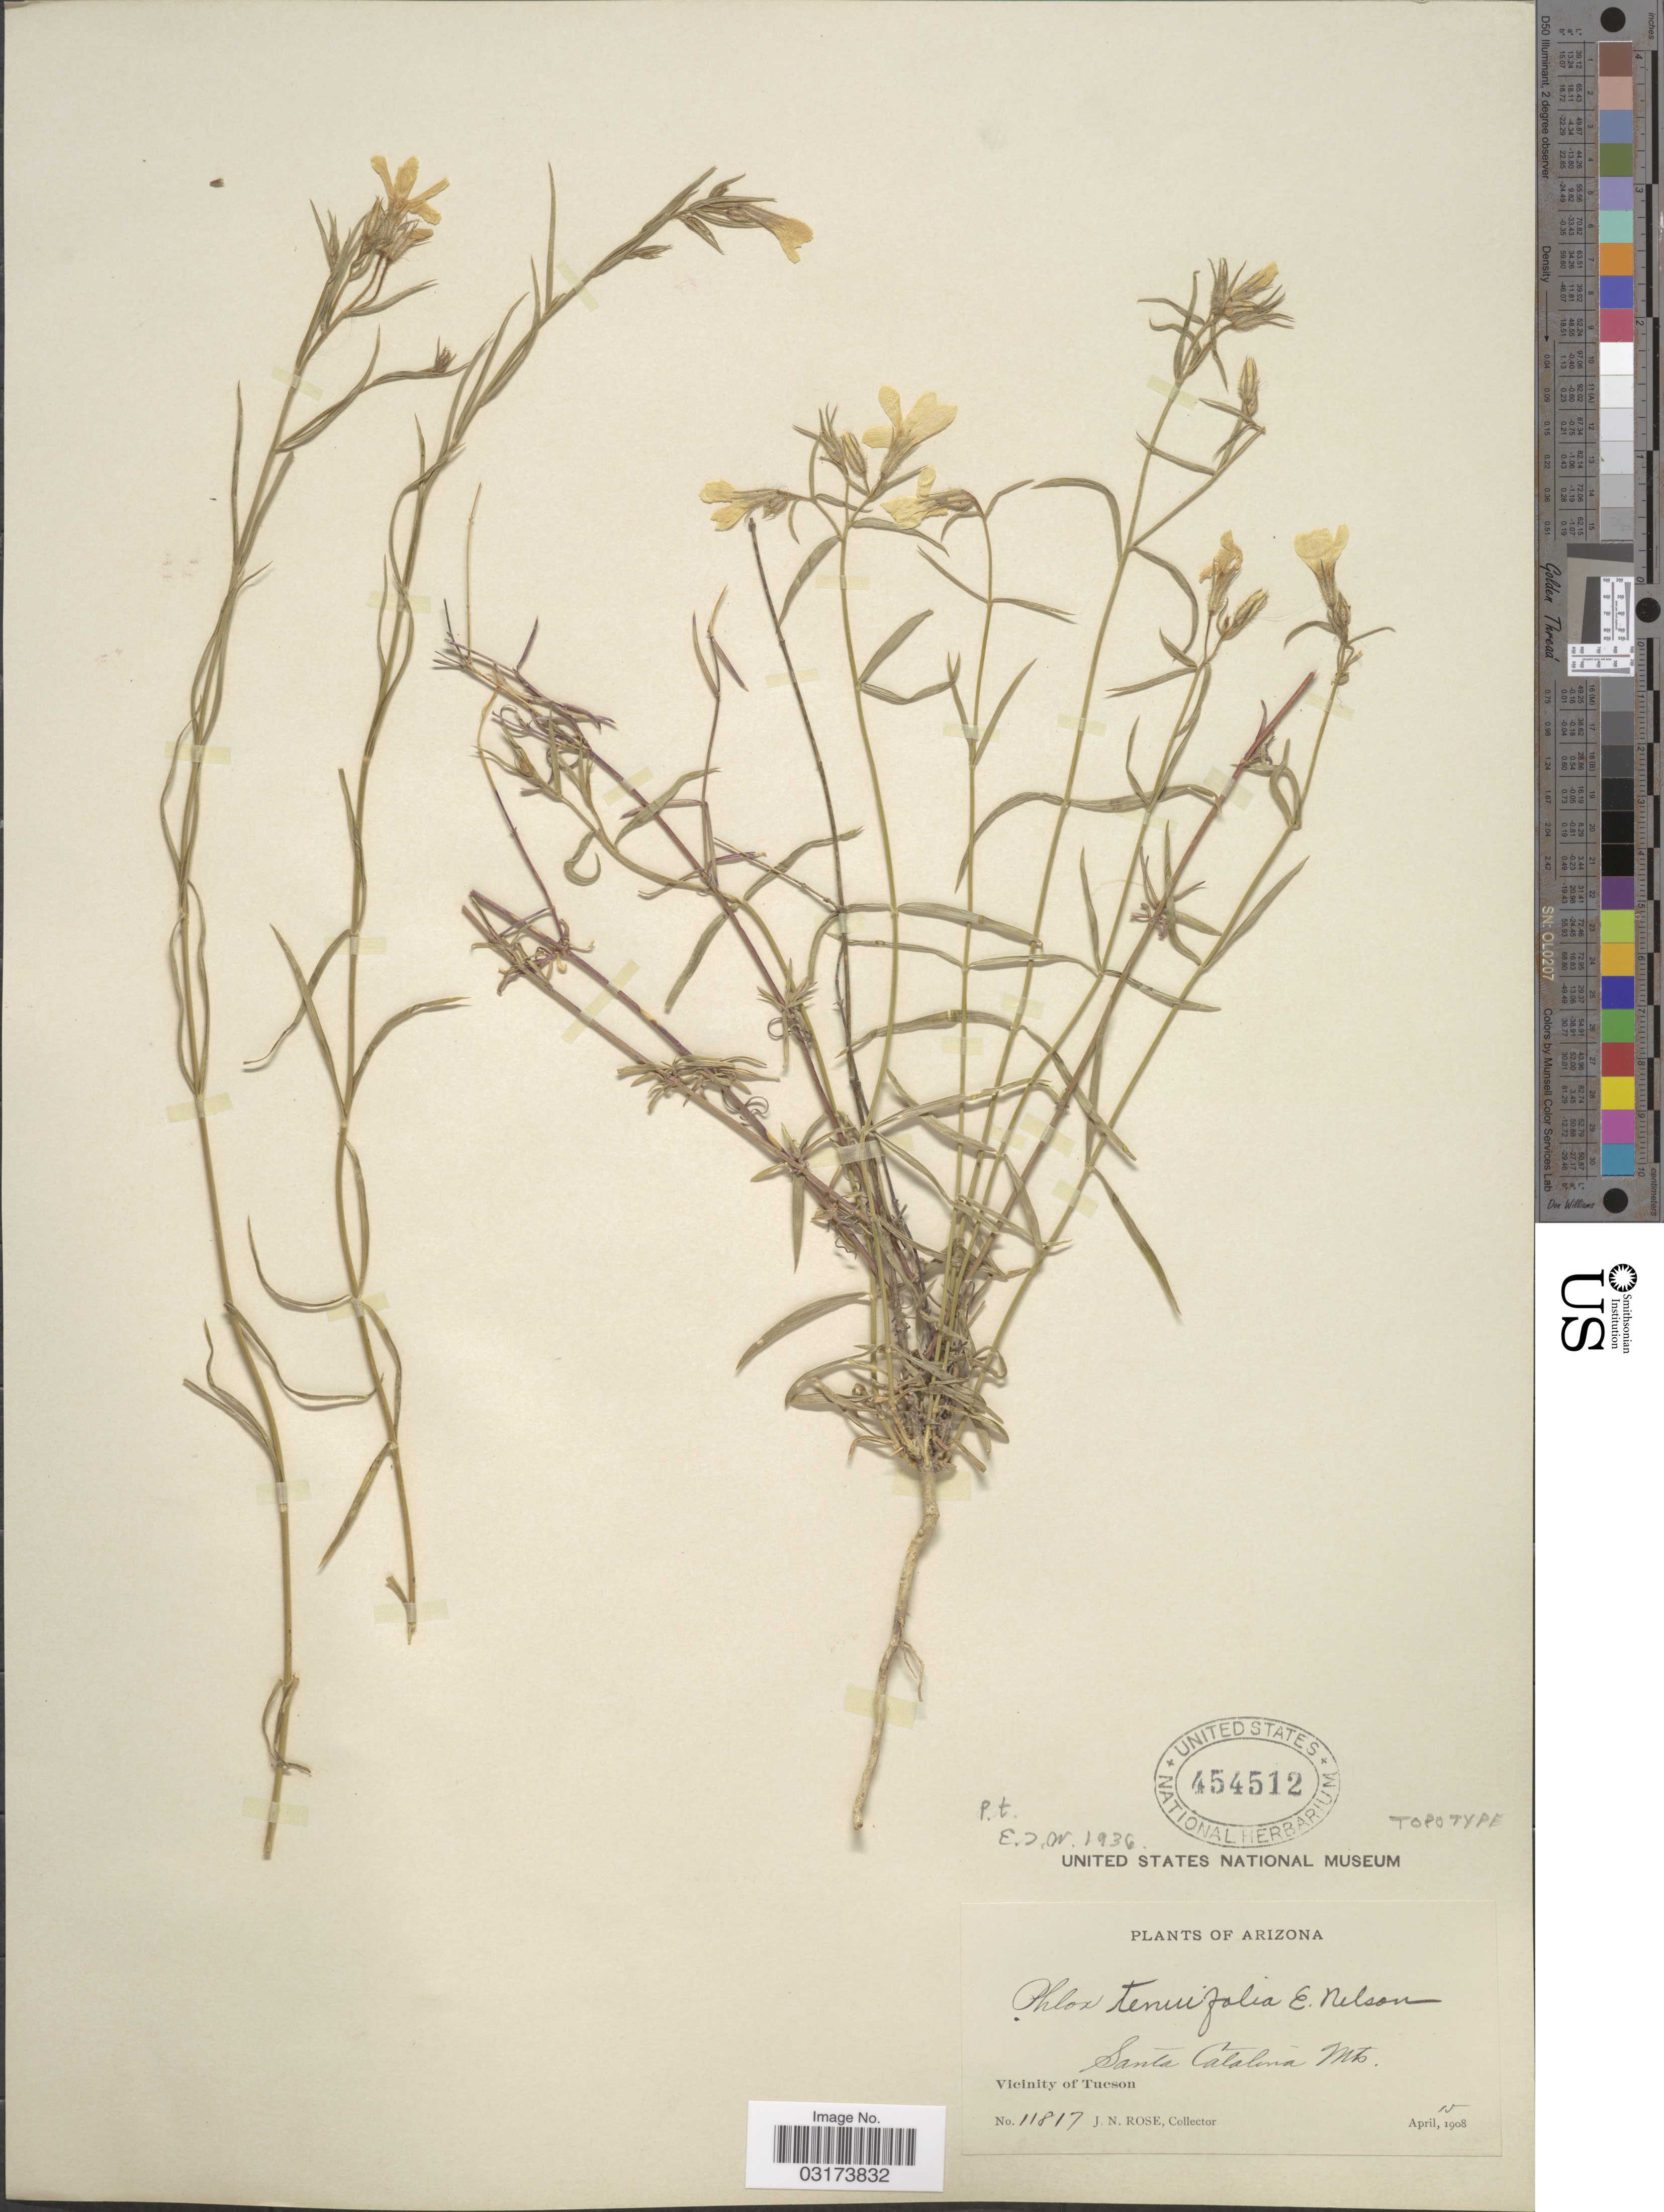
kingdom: Plantae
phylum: Tracheophyta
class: Magnoliopsida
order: Ericales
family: Polemoniaceae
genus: Phlox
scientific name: Phlox tenuifolia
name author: E.E. Nelson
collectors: J. N. Rose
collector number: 11817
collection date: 1908-04-15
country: United States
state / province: Arizona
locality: Santa Catalina Mts. Vicinity of Tucson.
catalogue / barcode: US 454512